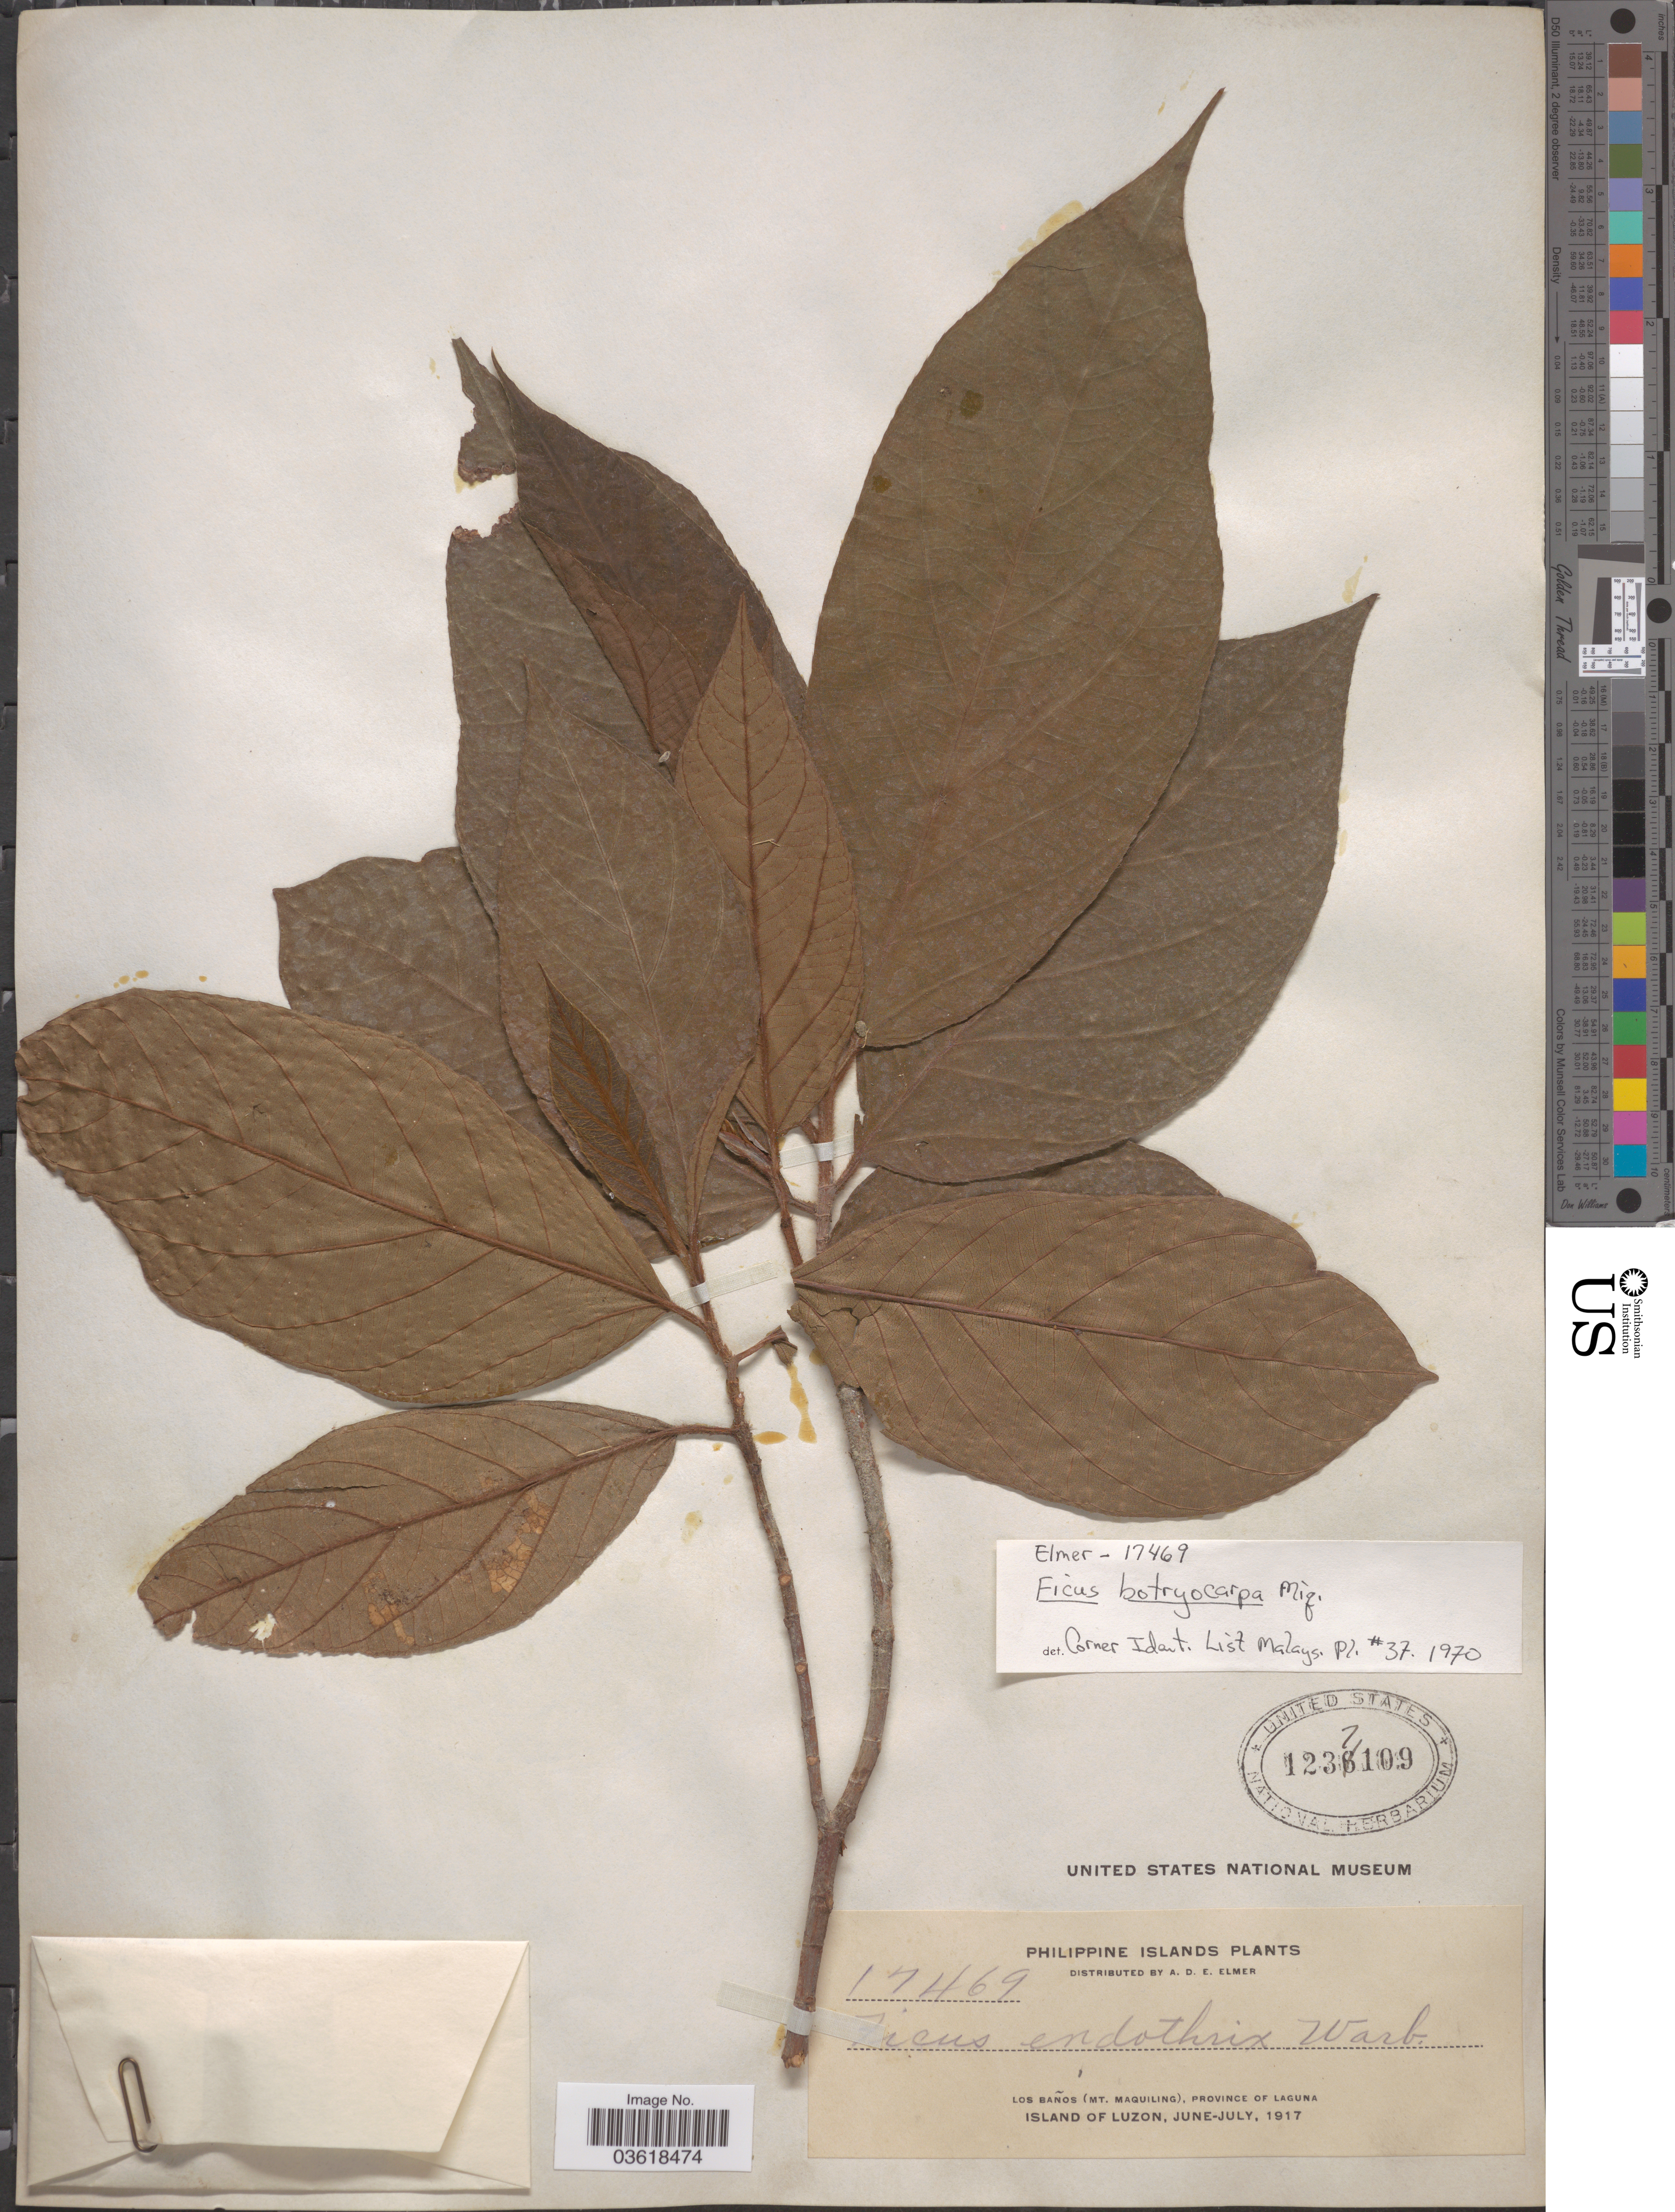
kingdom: Plantae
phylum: Tracheophyta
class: Magnoliopsida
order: Rosales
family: Moraceae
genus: Ficus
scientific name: Ficus botryocarpa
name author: Miq.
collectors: A. D. E. Elmer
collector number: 17469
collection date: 1917-06/1917-07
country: Philippines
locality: Philippine Islands. Los Baños (Mt. Maquiling), province of Laguna. Island of Luzon.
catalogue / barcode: US 1237109